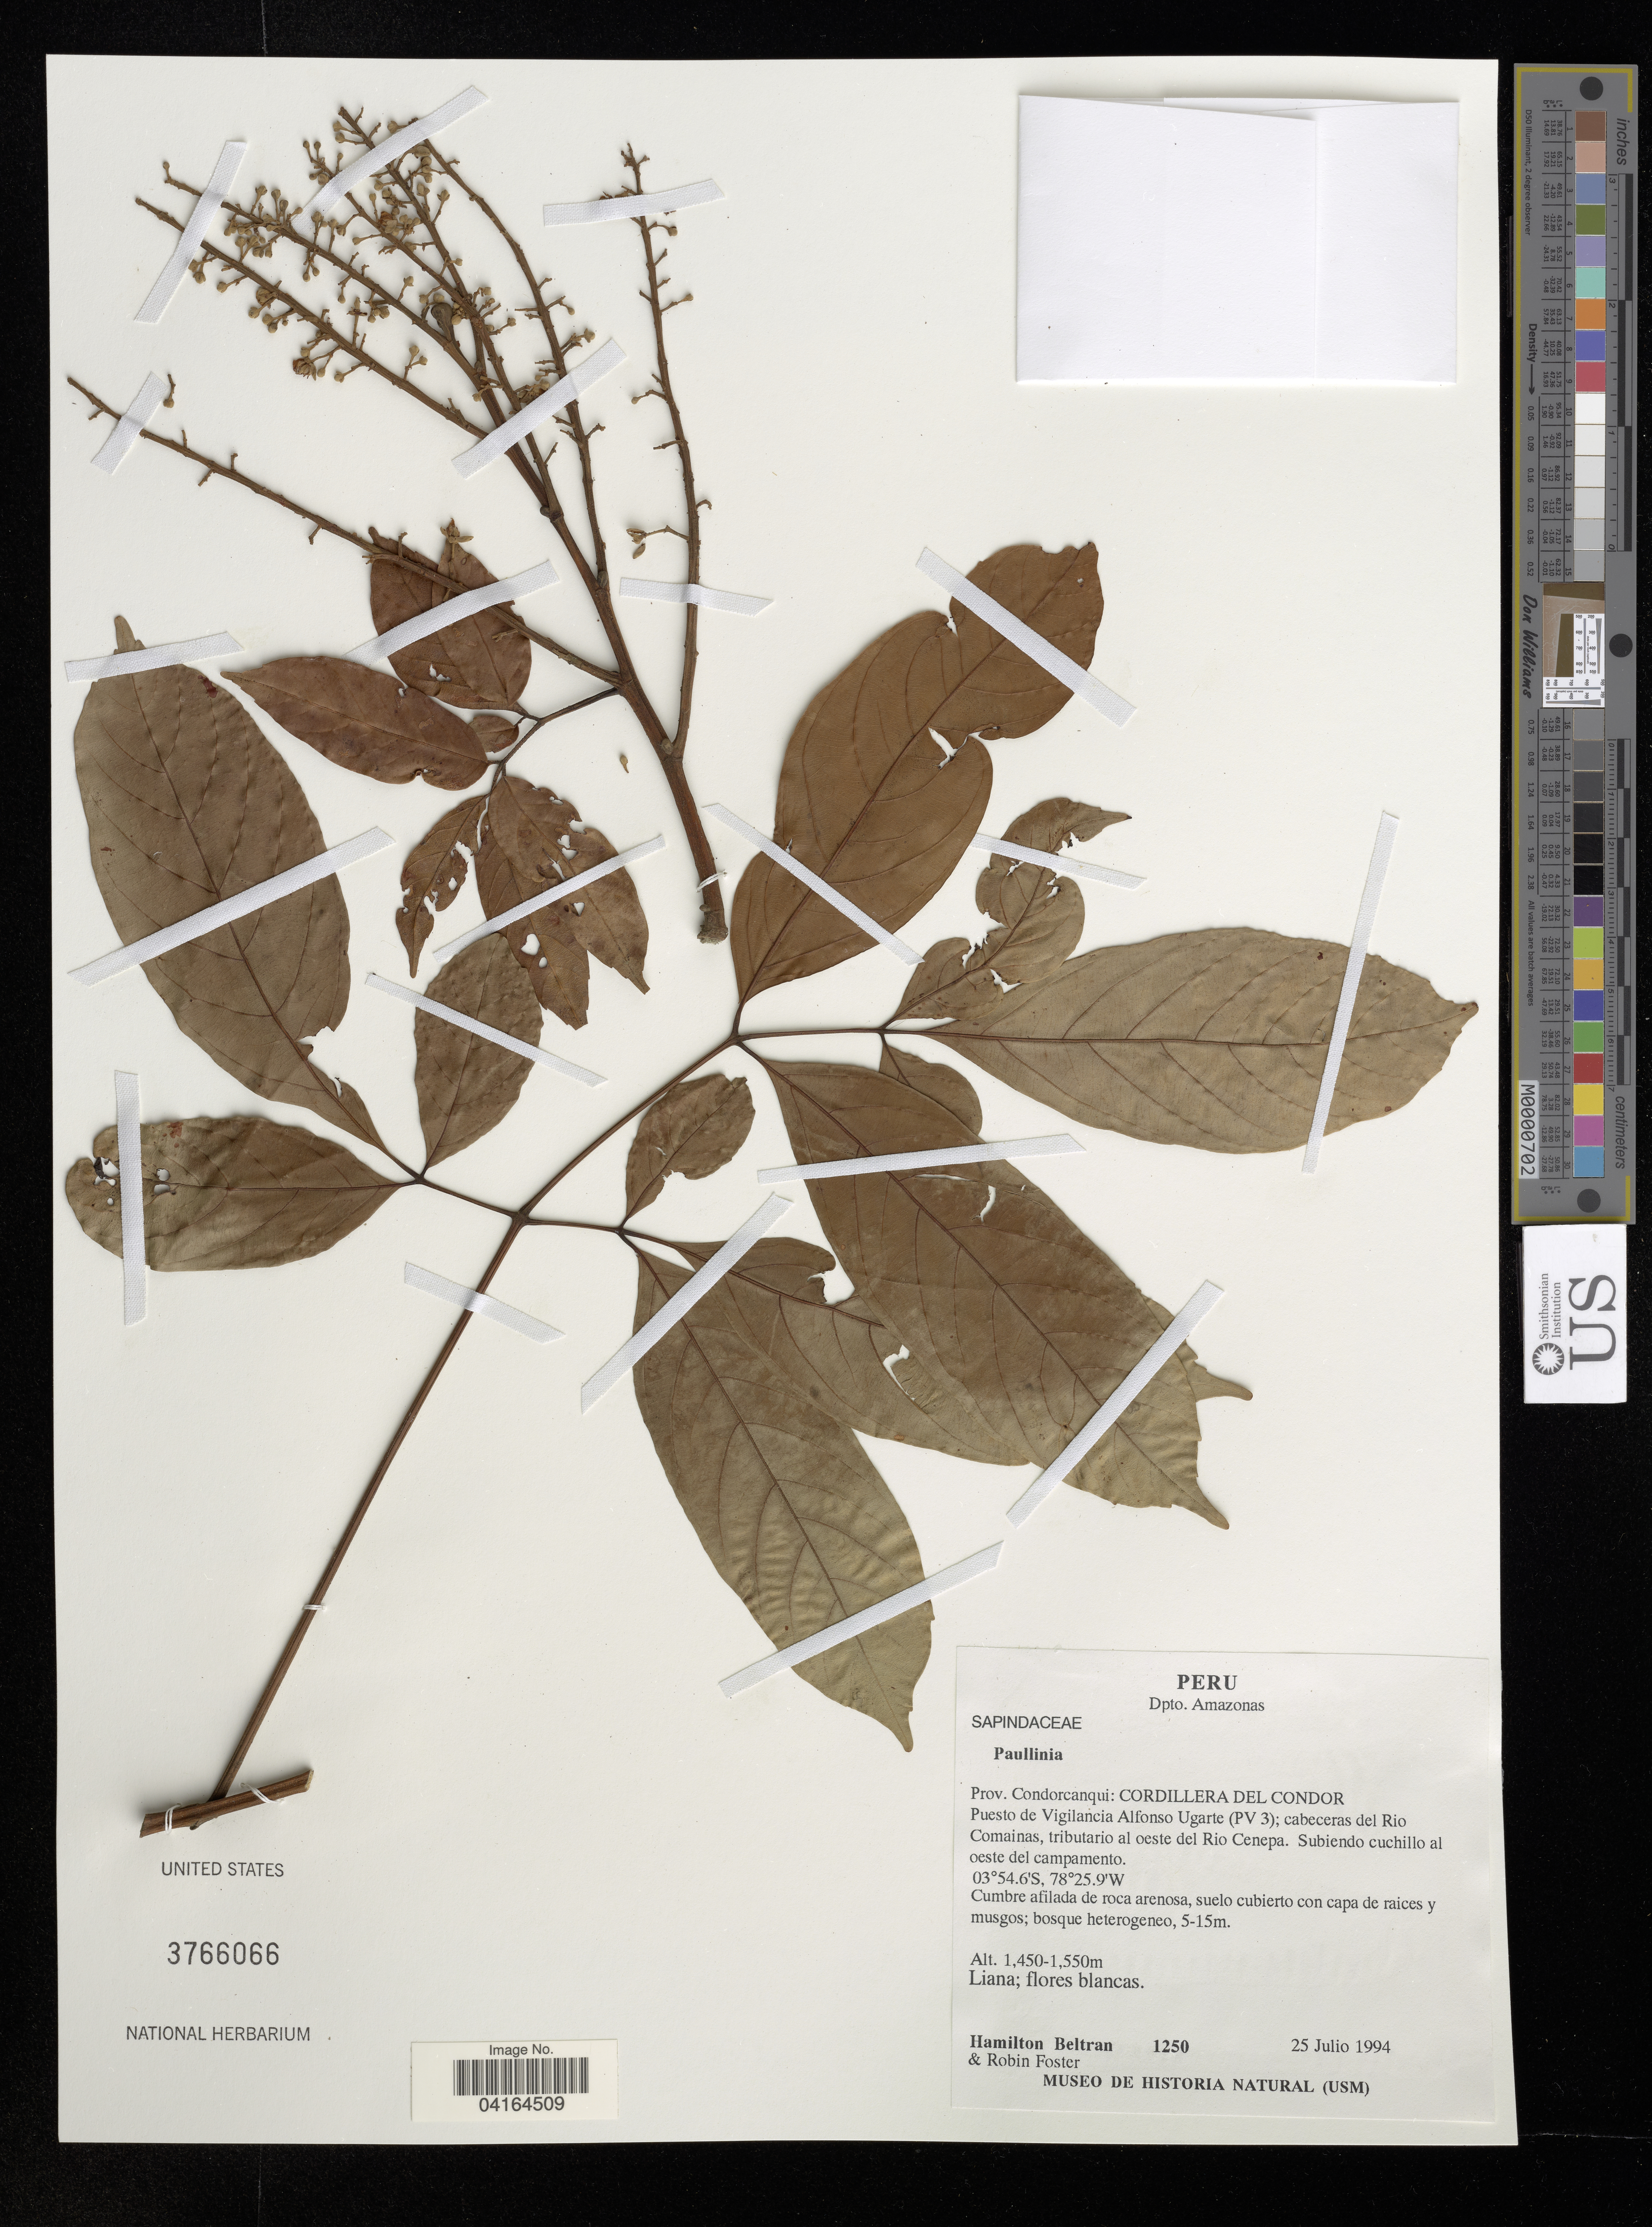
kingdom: Plantae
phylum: Tracheophyta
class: Magnoliopsida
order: Sapindales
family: Sapindaceae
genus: Paullinia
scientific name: Paullinia sp.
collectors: H. Beltran & R. B. Foster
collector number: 1250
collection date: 1994-07-25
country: Peru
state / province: Amazonas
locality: Prov. Condorcanqui: Cordillera del Condor. Puesto de Vigilancia Alfonso Ugarte (PV 3); cabeceras del Rio Comainas, tributario al oeste del Rio Cenepa. Subiendo cuchillo al oeste del campamento.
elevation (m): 1450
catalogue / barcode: US 3766066